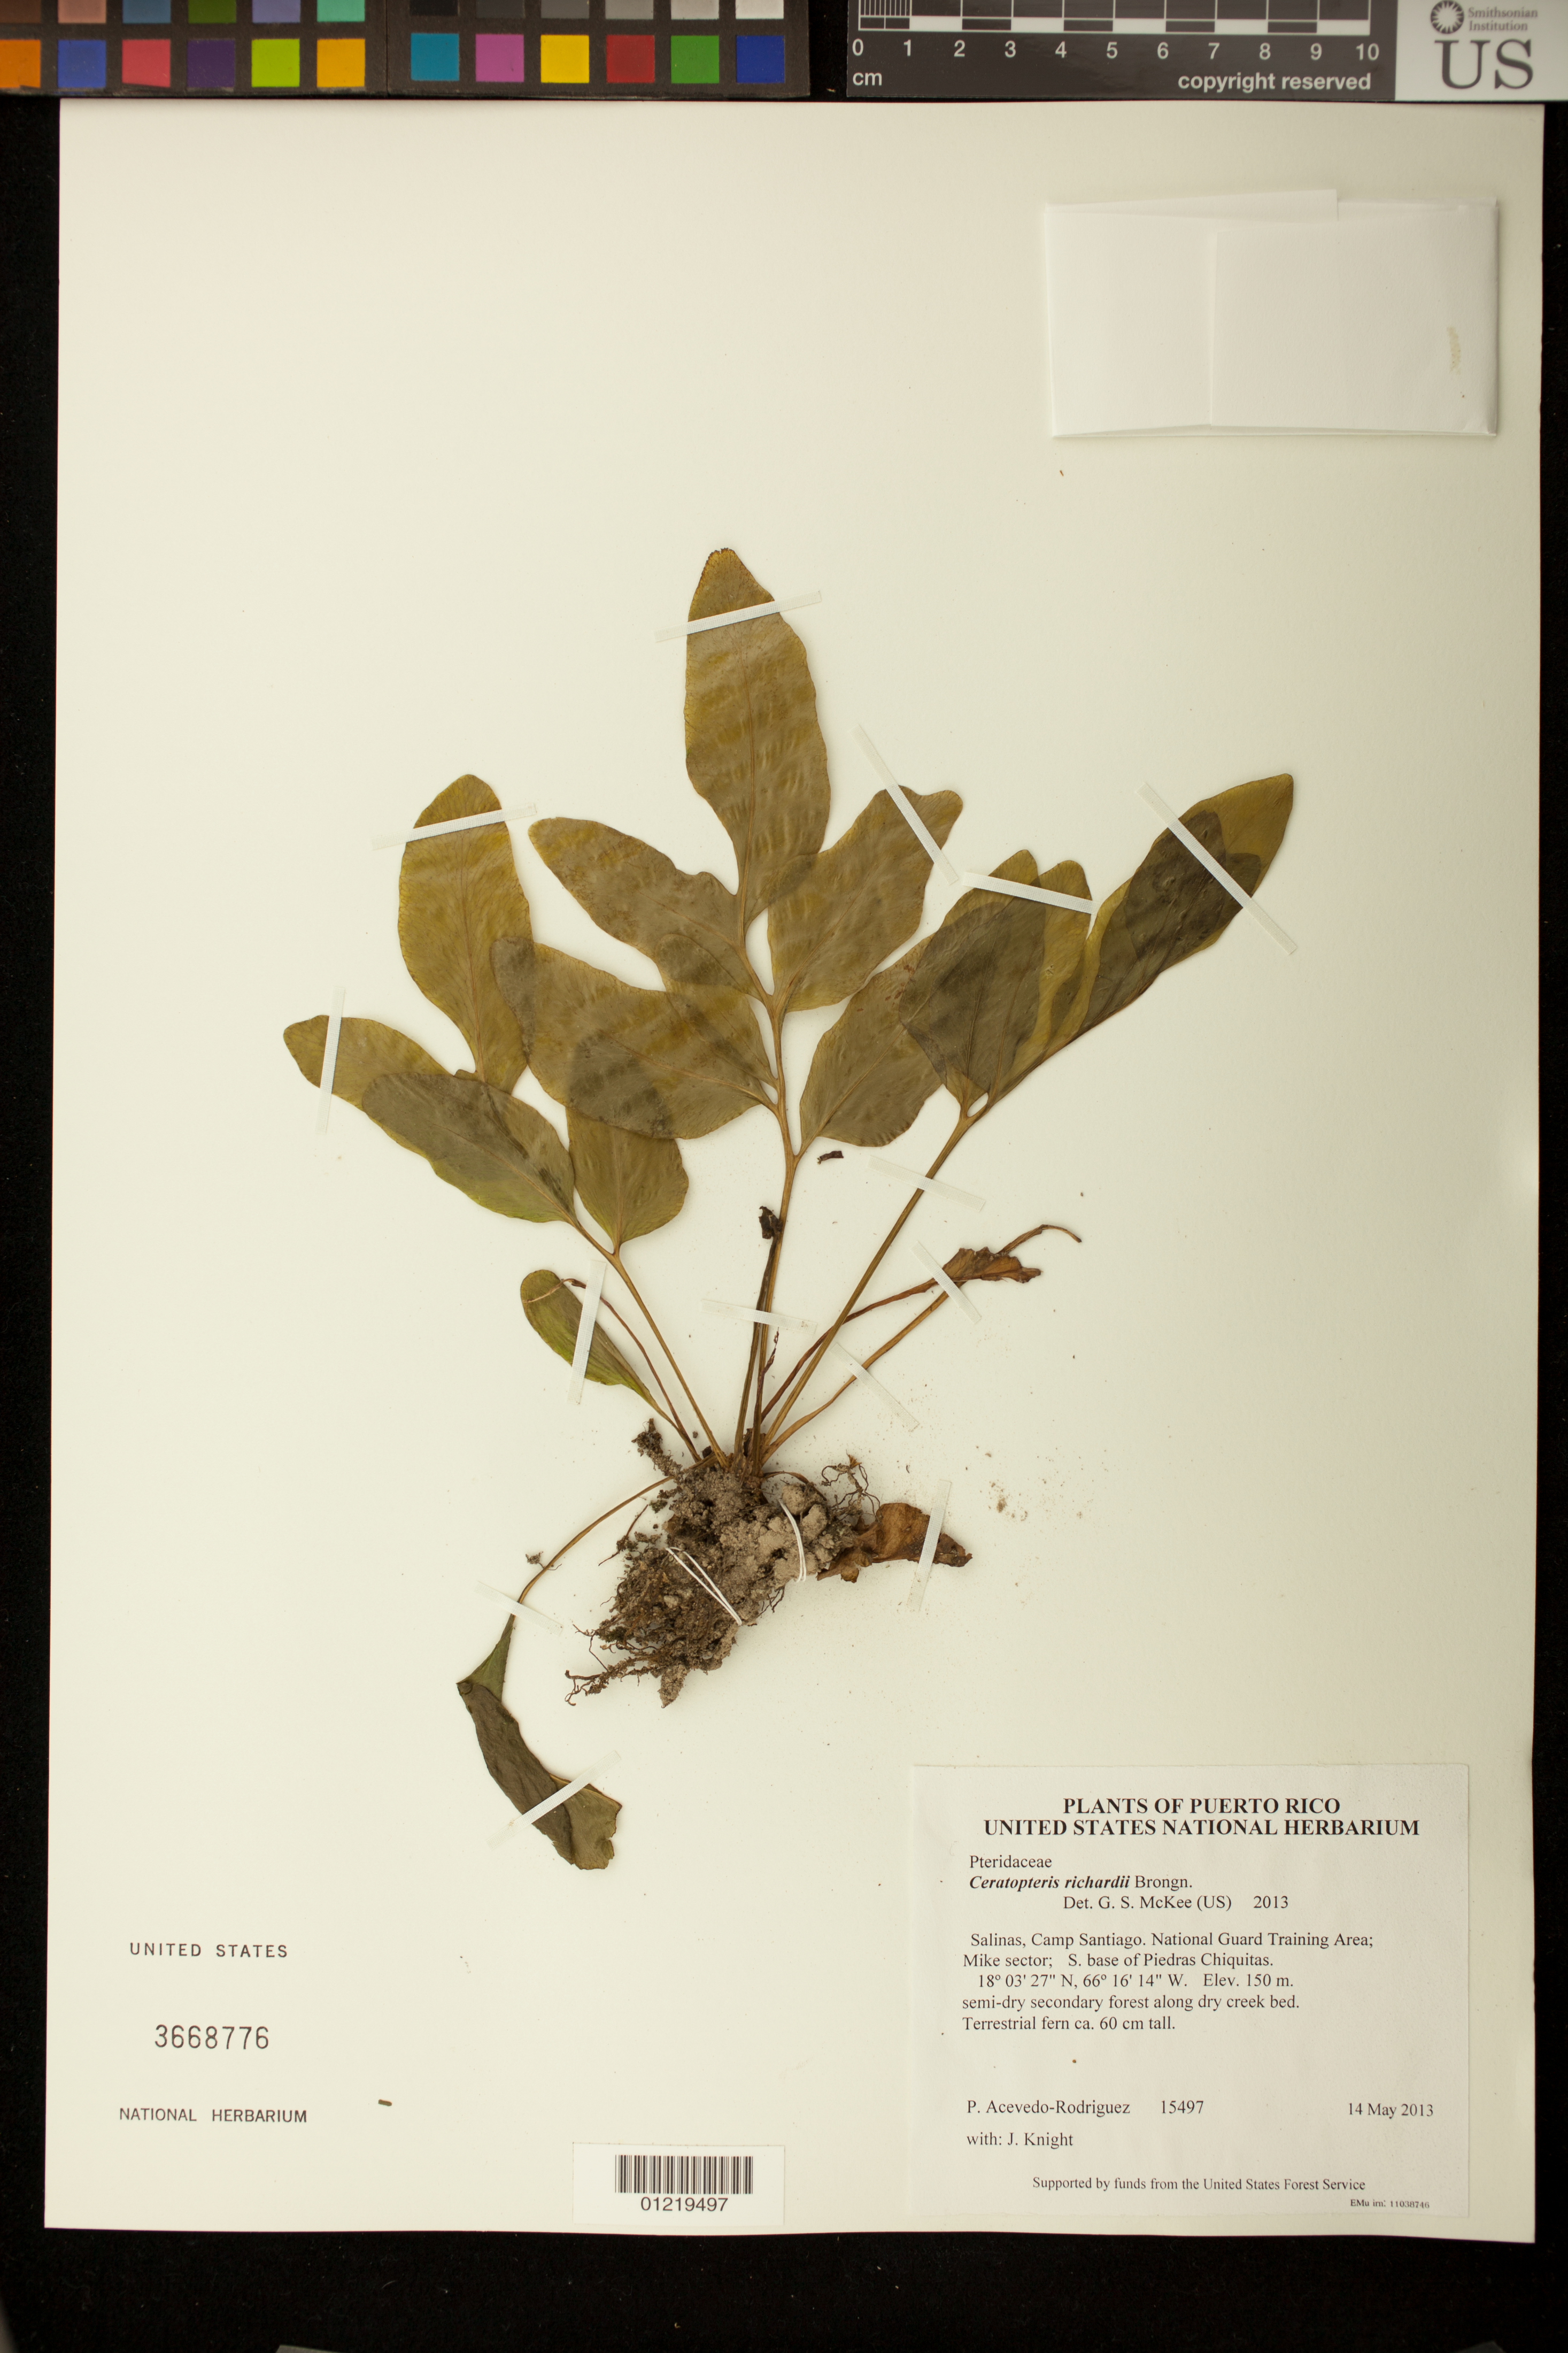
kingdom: Plantae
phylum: Tracheophyta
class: Polypodiopsida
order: Polypodiales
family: Pteridaceae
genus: Ceratopteris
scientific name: Ceratopteris richardii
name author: Brongn.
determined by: McKee, G. S., (US), NMNH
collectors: P. Acevedo-Rodr. & J. Knight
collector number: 15497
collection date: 2013-05-14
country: Puerto Rico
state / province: Salinas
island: Puerto Rico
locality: Camp Santiago. National Guard Training Area; Mike sector; S. base of Piedras Chiquitas.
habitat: semi-dry secondary forest along dry creek bed.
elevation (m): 150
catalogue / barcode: US 3668776